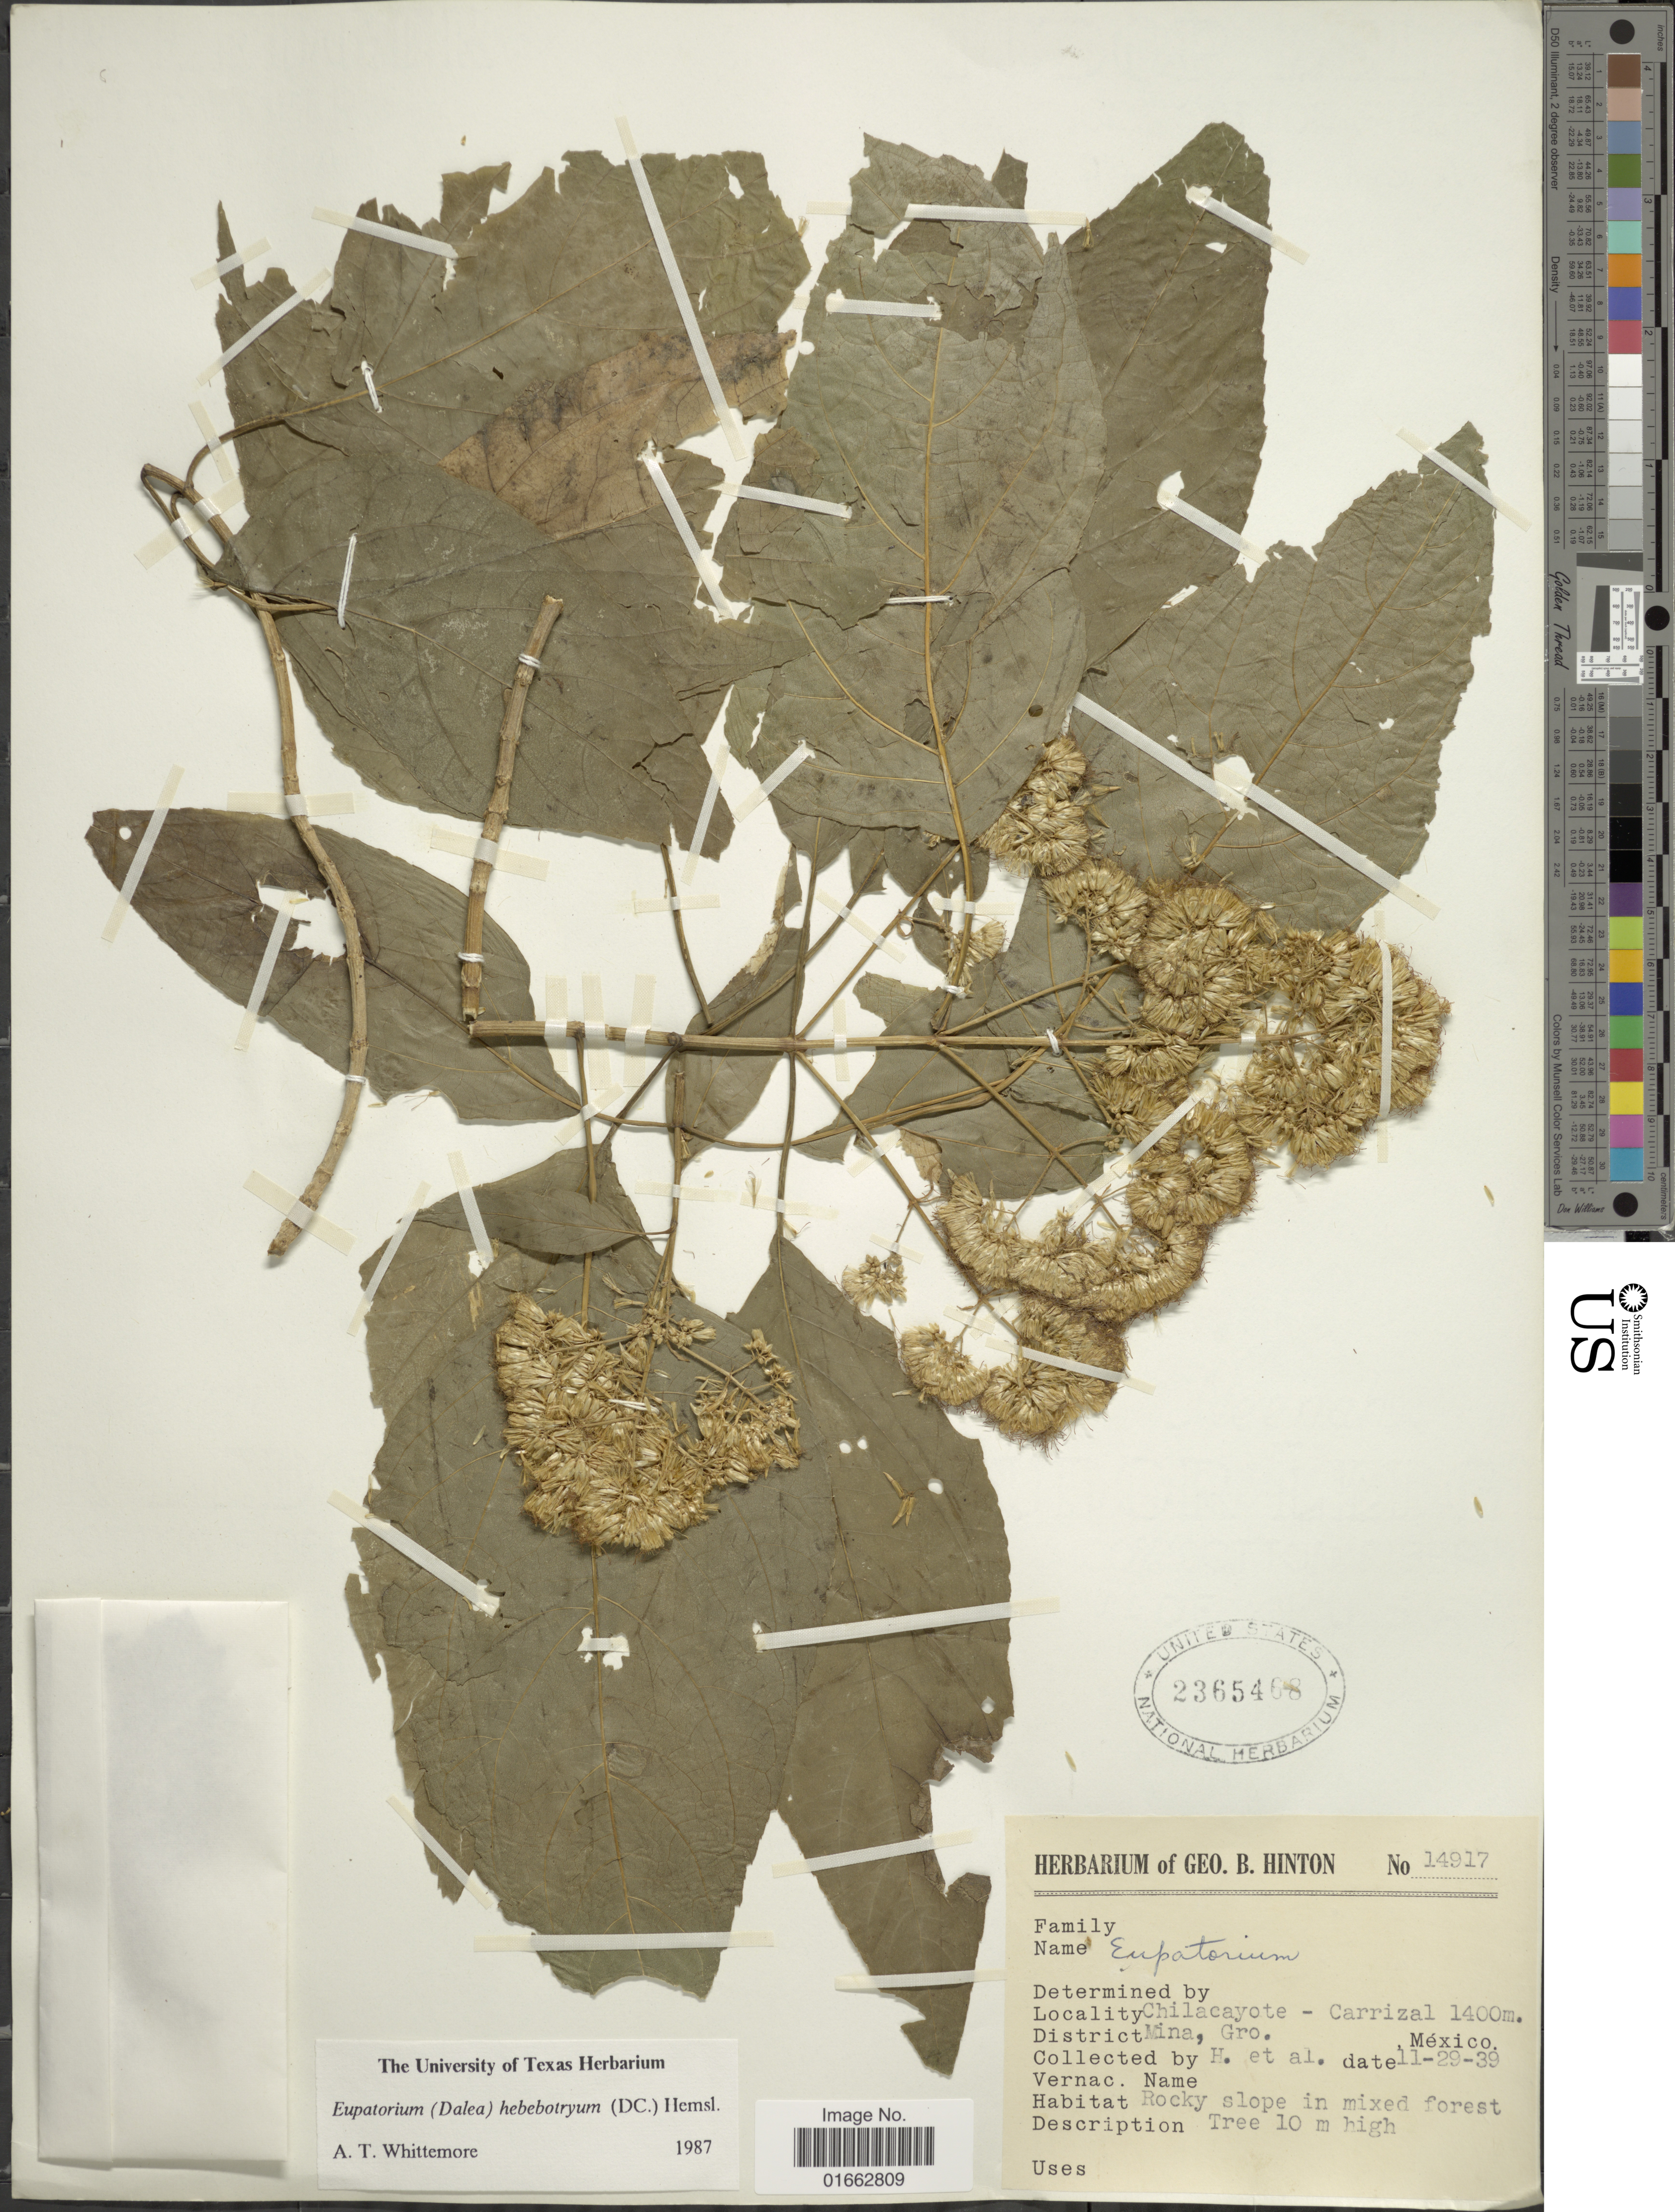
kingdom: Plantae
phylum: Tracheophyta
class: Magnoliopsida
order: Asterales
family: Asteraceae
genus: Critonia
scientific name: Critonia hebebotrya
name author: DC.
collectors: G. B. Hinton & et al.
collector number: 14917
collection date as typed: Transcribed d/m/y: 29/11/39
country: Mexico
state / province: Guerrero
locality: Chilacayote - Carrizal, District Mina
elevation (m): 1400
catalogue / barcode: US 2365468